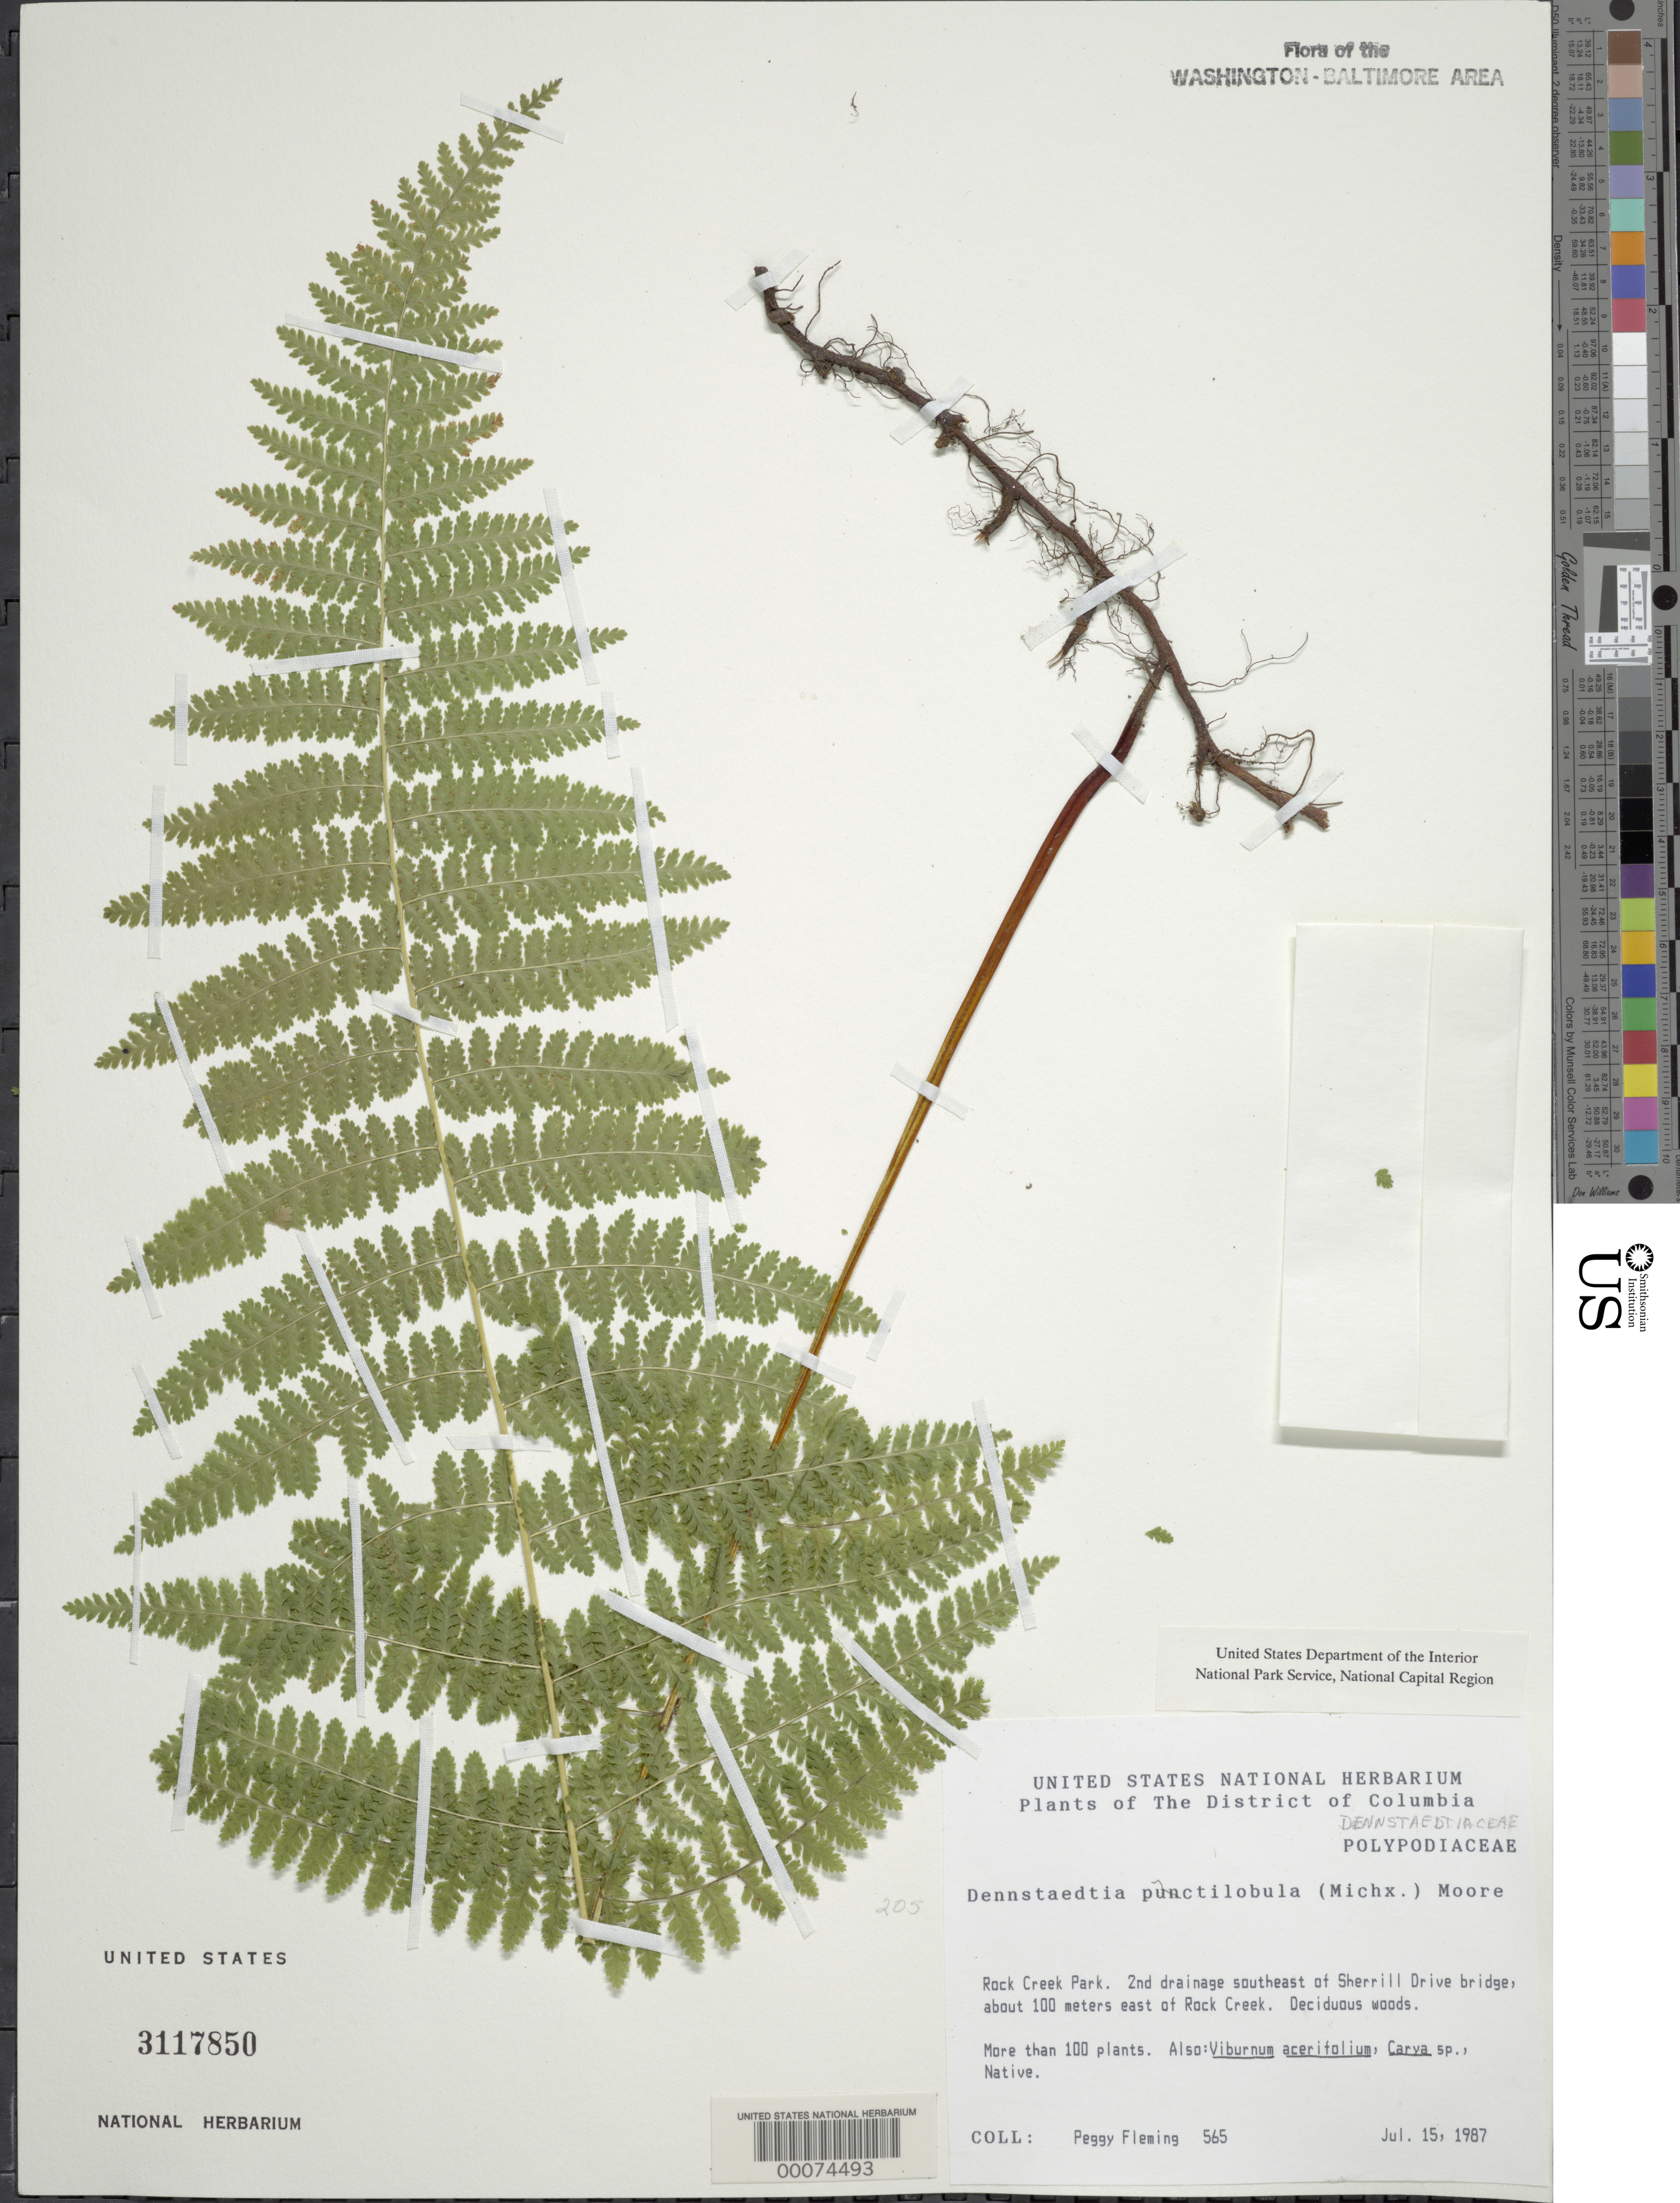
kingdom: Plantae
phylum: Tracheophyta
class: Polypodiopsida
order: Polypodiales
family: Dennstaedtiaceae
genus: Dennstaedtia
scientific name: Dennstaedtia punctilobula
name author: (Michx.) T. Moore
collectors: P. Fleming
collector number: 565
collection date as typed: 15 Jul 1987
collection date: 1987-07-15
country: United States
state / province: District of Columbia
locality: Rock Creek Park. 2nd Drainage southeast of Sherrill Drive Bridge, about 100 meters east of Rock Creek. Rock Creek Park and Vicinity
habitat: Deciduous woods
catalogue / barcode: US 3117850